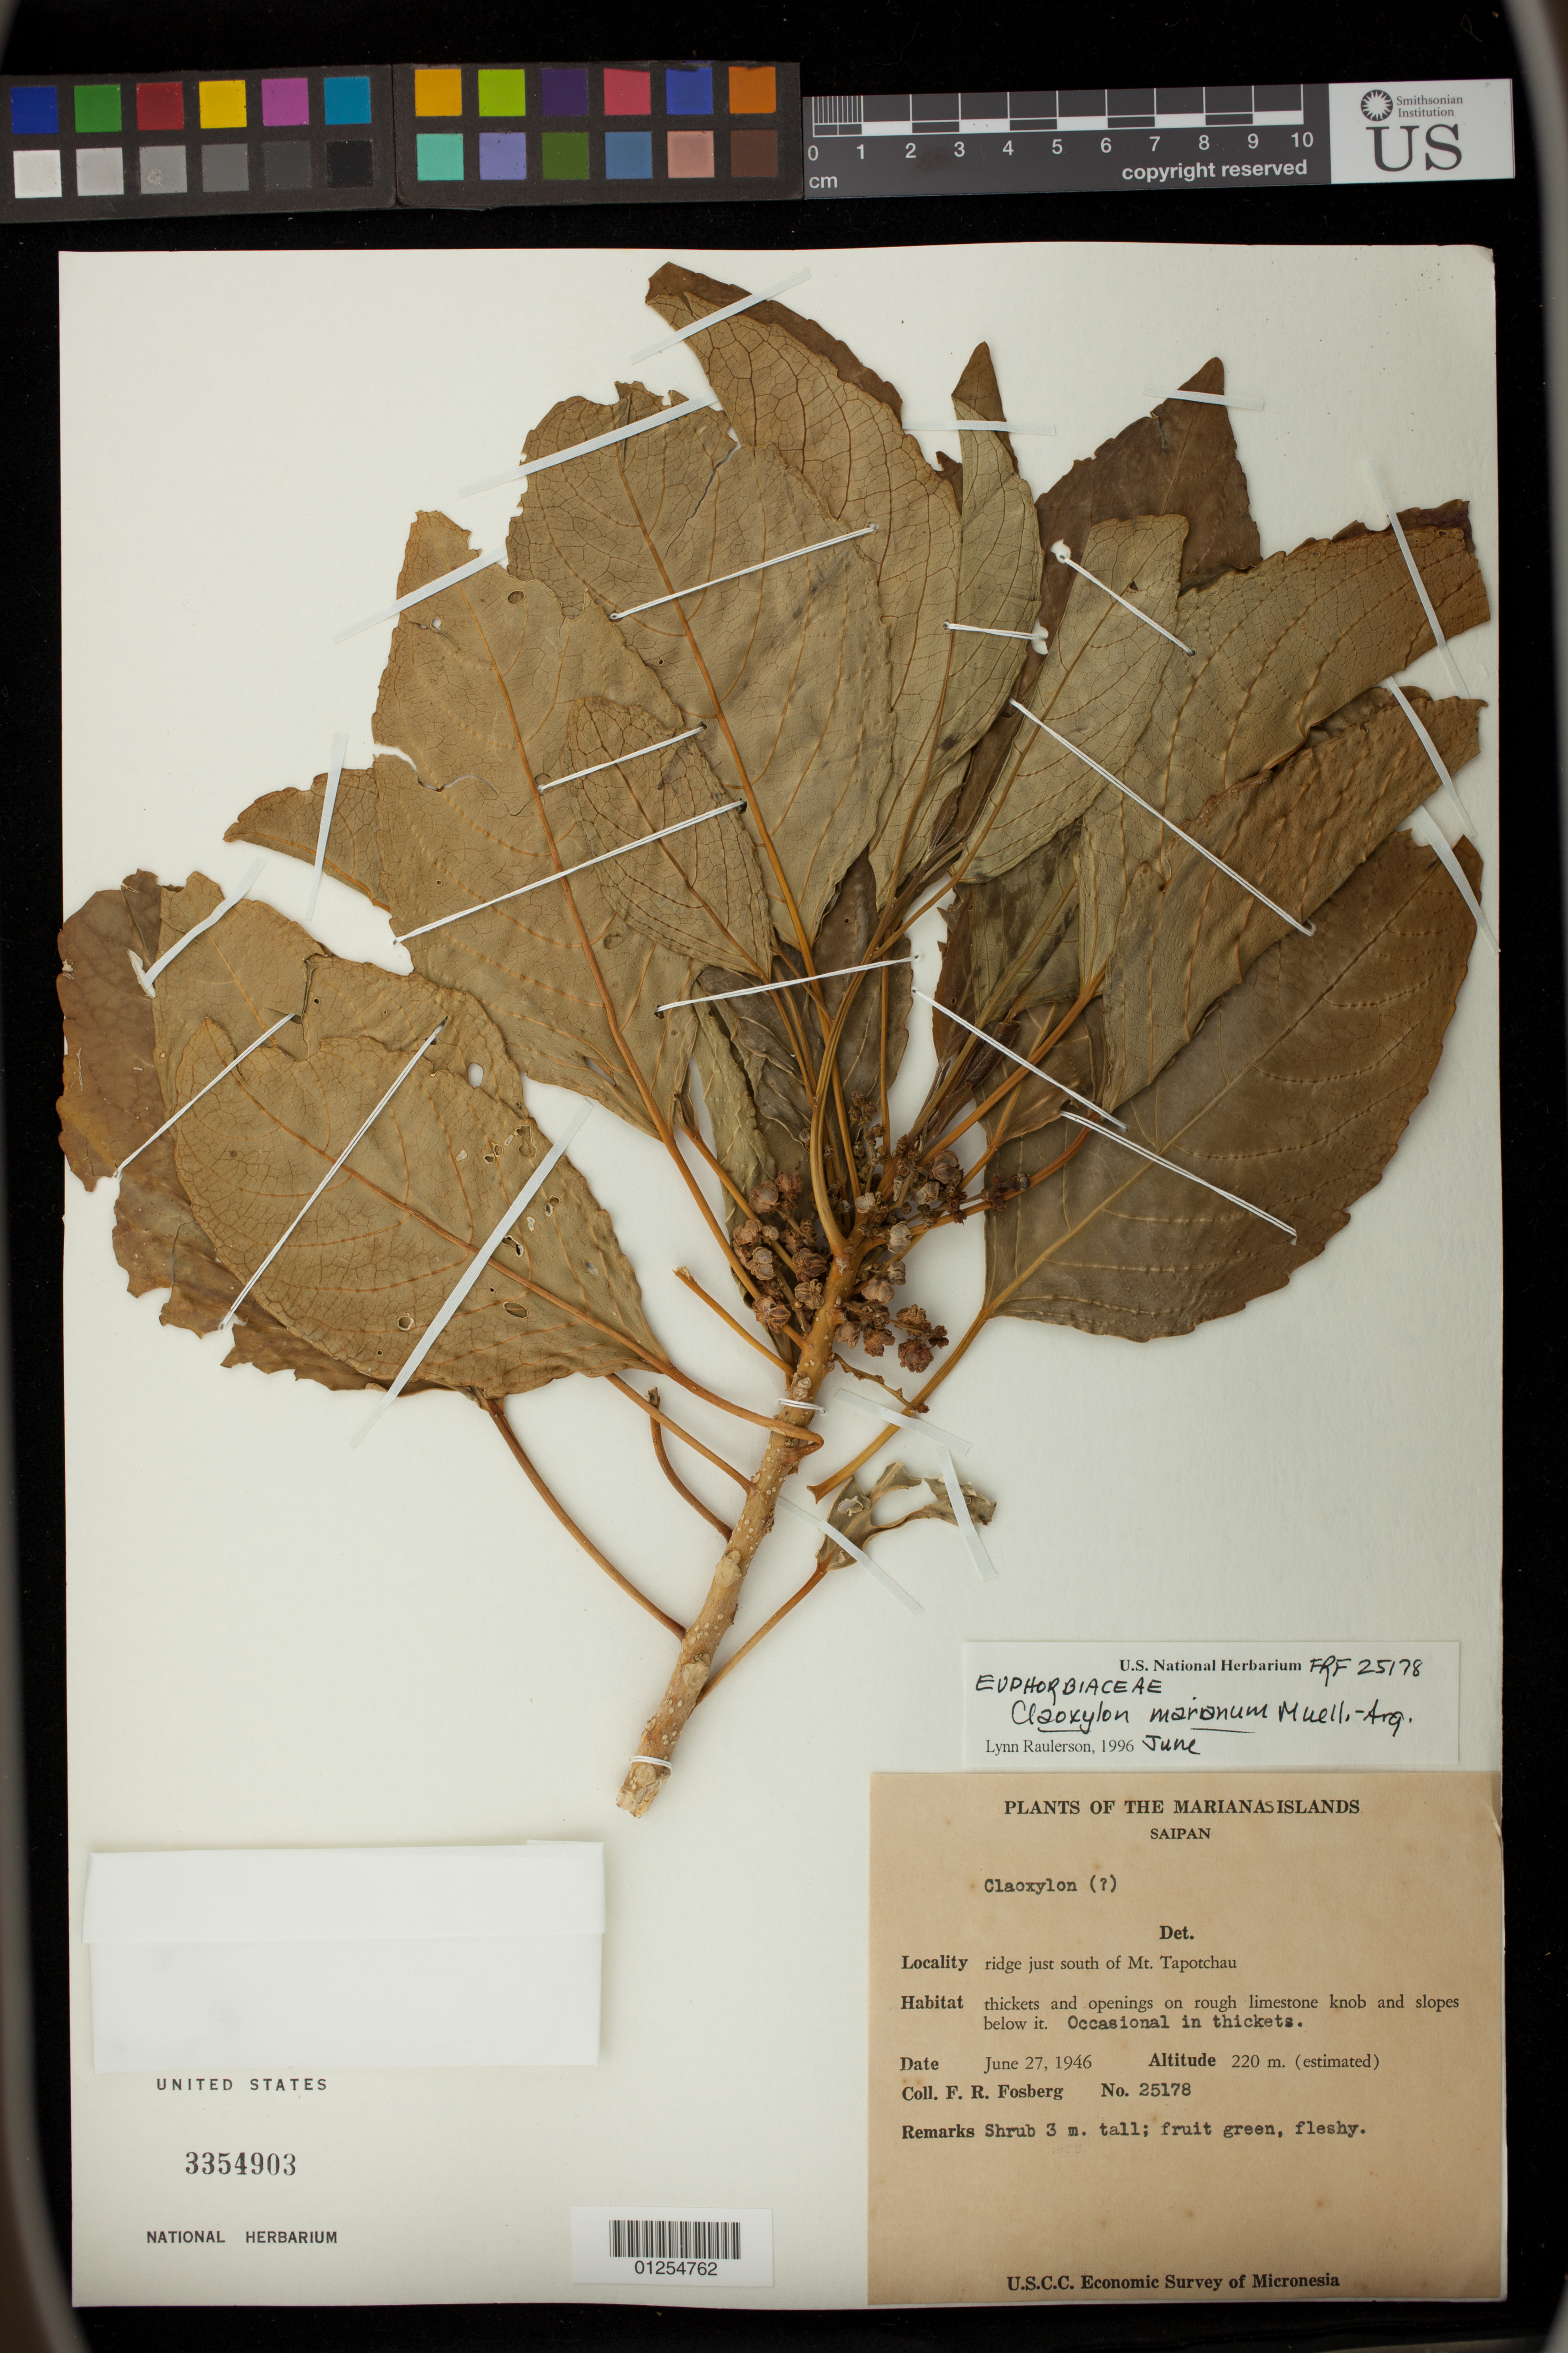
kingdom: Plantae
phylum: Tracheophyta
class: Magnoliopsida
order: Malpighiales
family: Euphorbiaceae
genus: Claoxylon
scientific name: Claoxylon marianum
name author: Müll. Arg.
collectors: F. R. Fosberg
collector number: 25178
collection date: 1946-06-27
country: Northern Mariana Islands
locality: ridge just south of Mt. Tapotchau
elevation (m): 220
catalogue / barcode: US 3354903